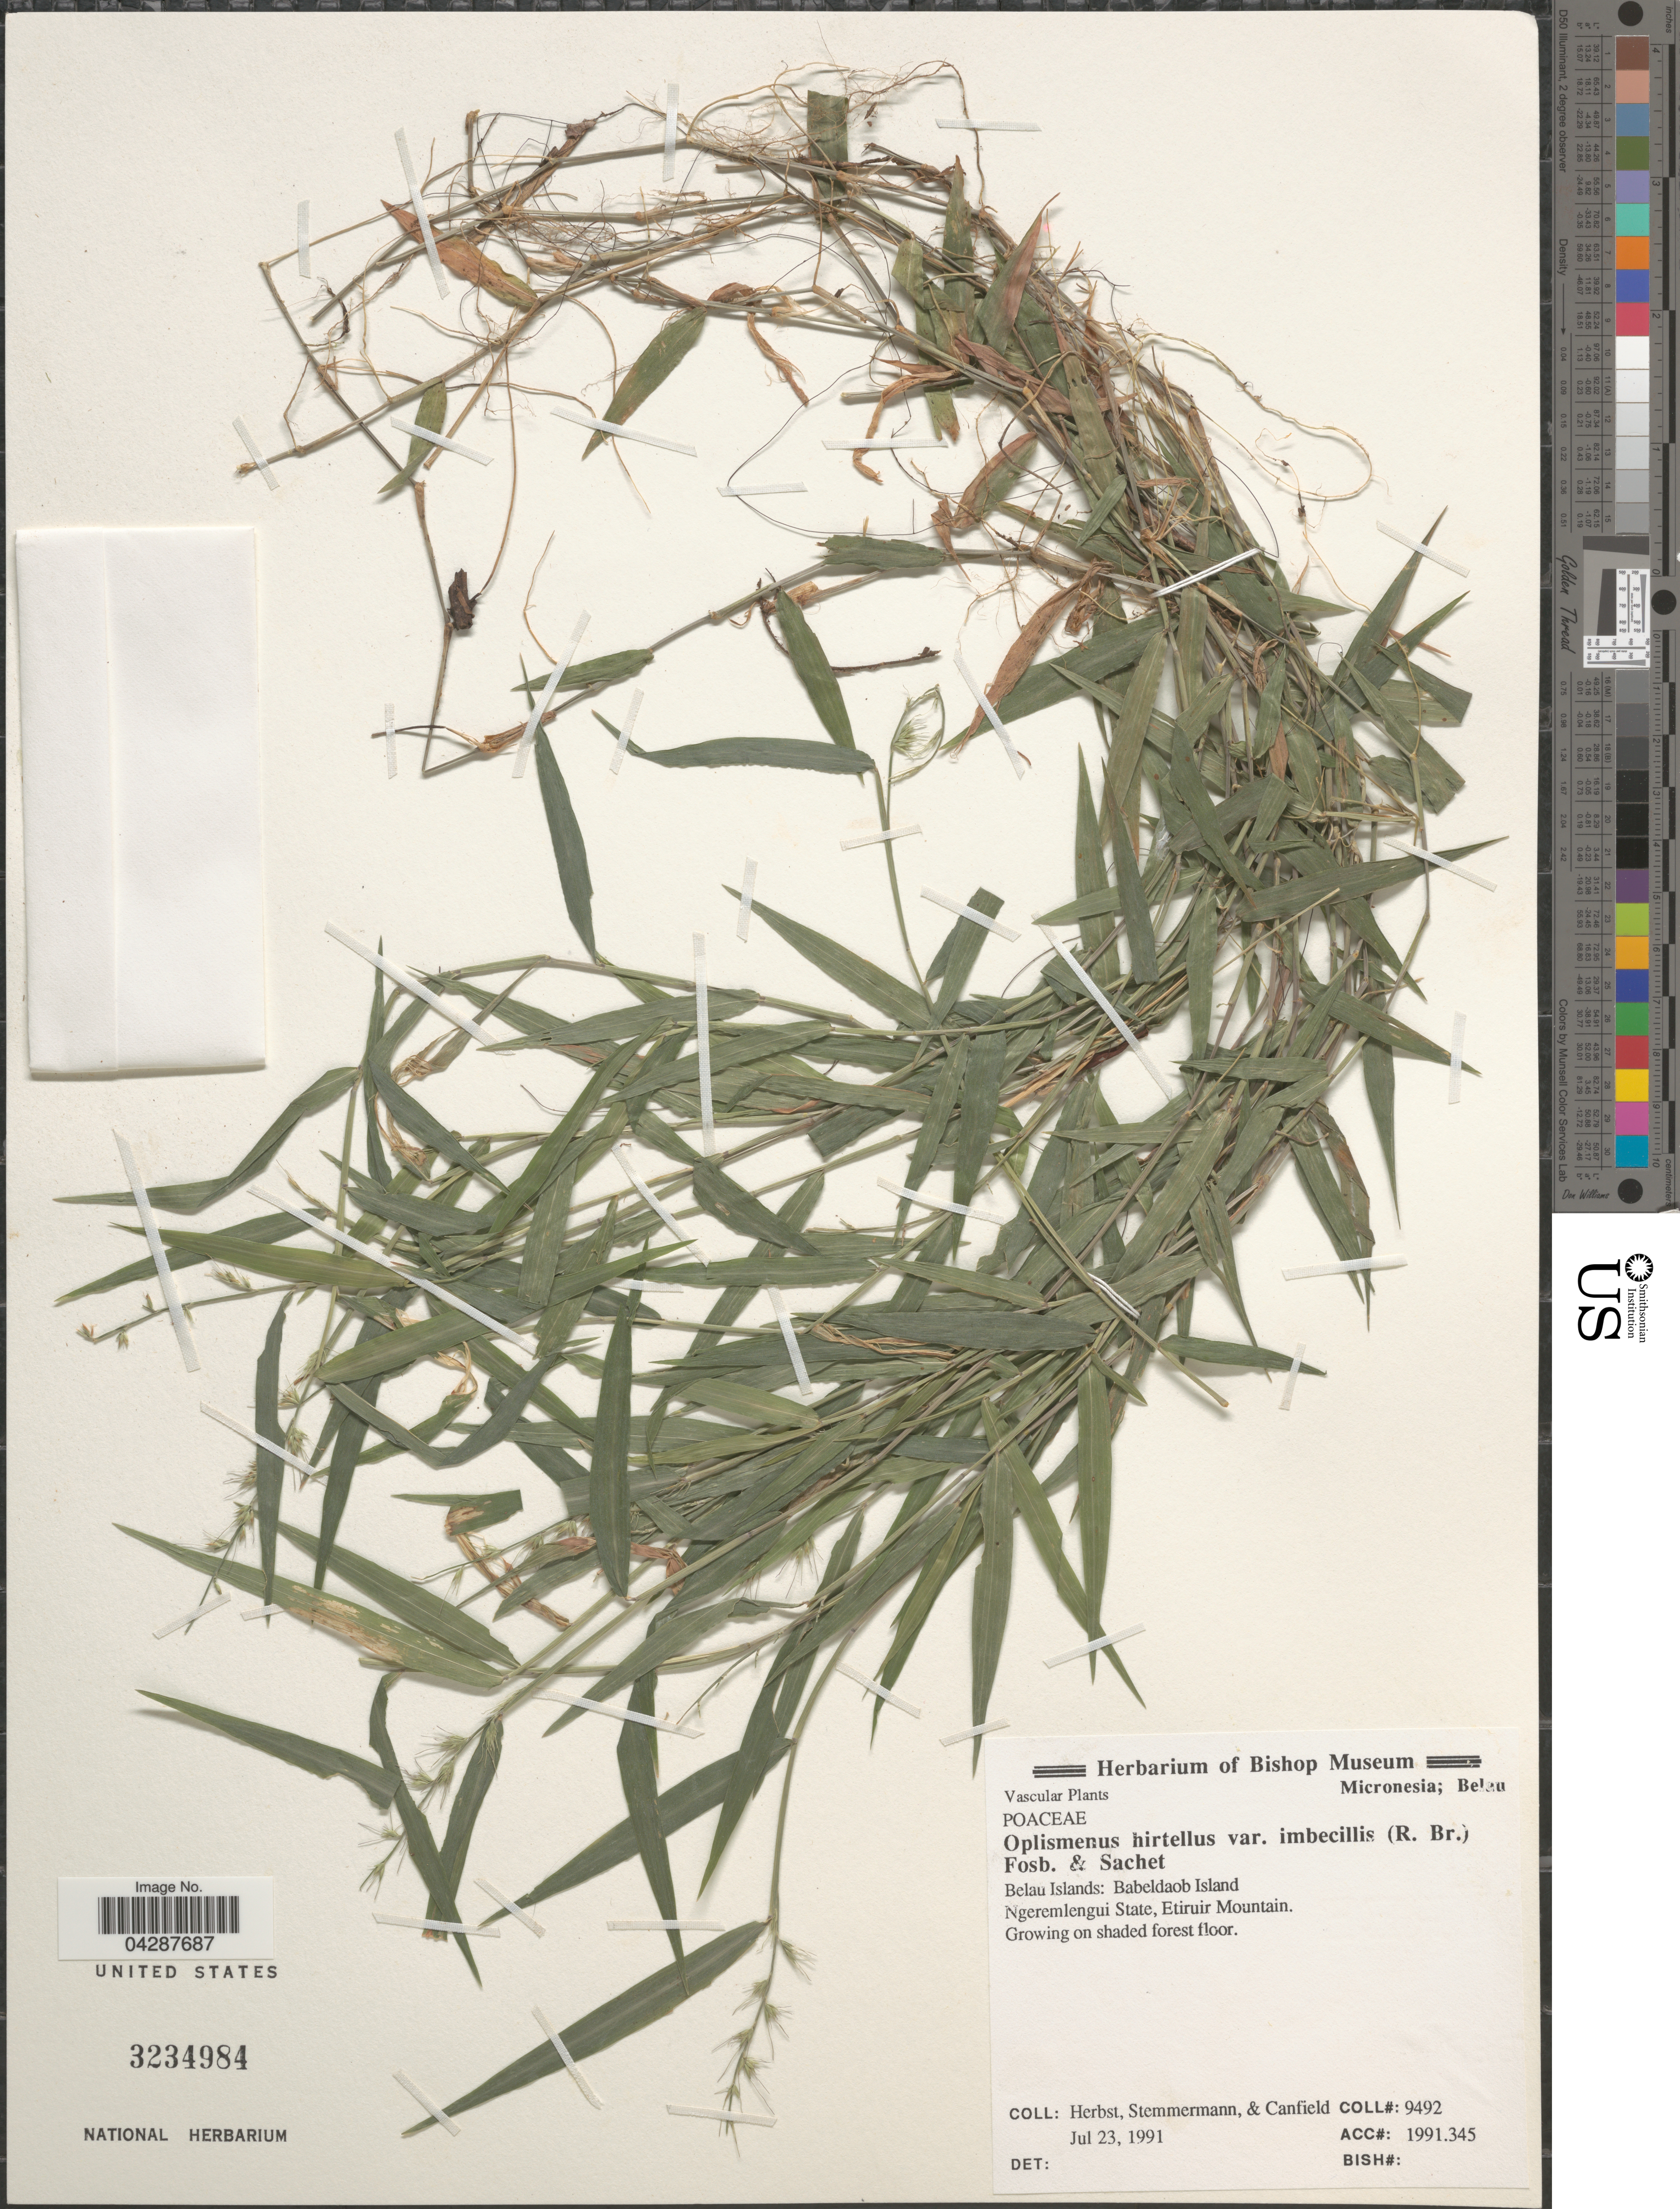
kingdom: Plantae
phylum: Tracheophyta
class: Liliopsida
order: Poales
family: Poaceae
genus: Oplismenus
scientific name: Oplismenus hirtellus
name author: (L.) P. Beauv.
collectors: -. Herbst, -. Stemmermann & -. Canfield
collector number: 9492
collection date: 1991-07-23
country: Palau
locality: Micronesia; Belau. Belau Islands: Babeldaob Island. Ngeremlengui State, Etiruir Mountain.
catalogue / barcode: US 3234984